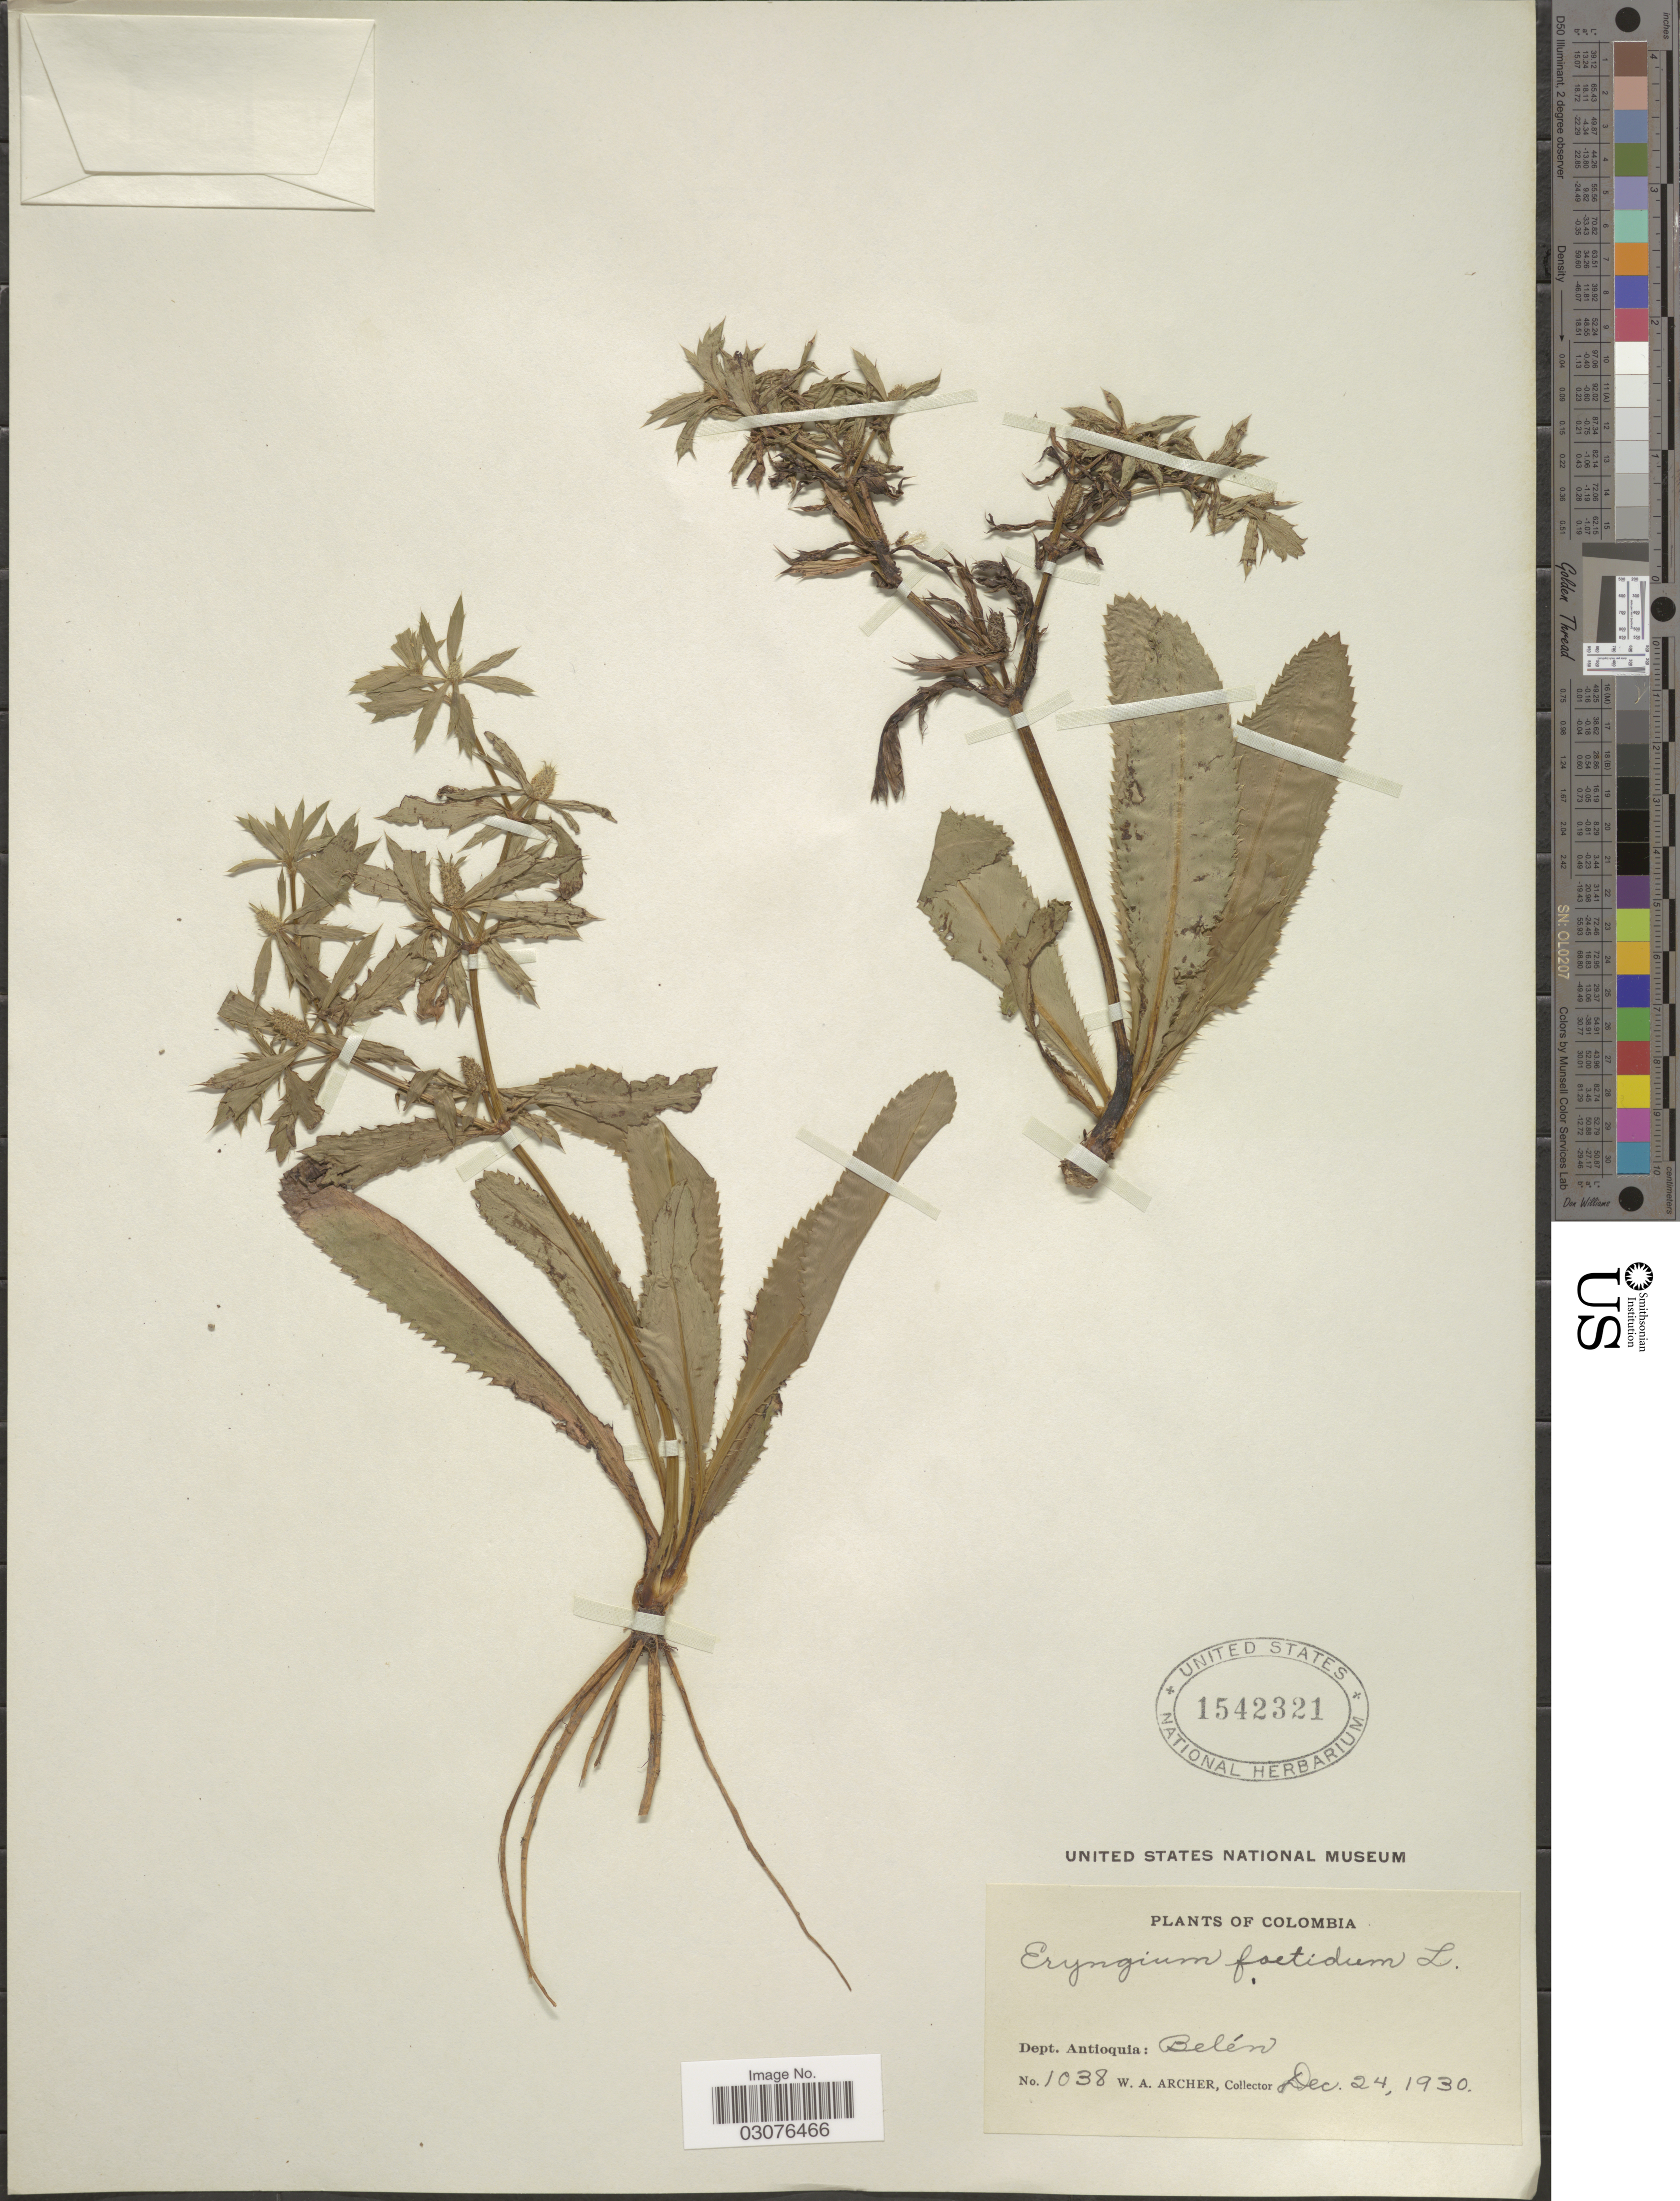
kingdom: Plantae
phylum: Tracheophyta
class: Magnoliopsida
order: Apiales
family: Apiaceae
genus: Eryngium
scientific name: Eryngium foetidum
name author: L.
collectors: W. Archer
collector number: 1038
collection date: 1930-12-24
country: Colombia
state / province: Antioquia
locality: Dept. Antioquia: Belén.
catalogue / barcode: US 1542321